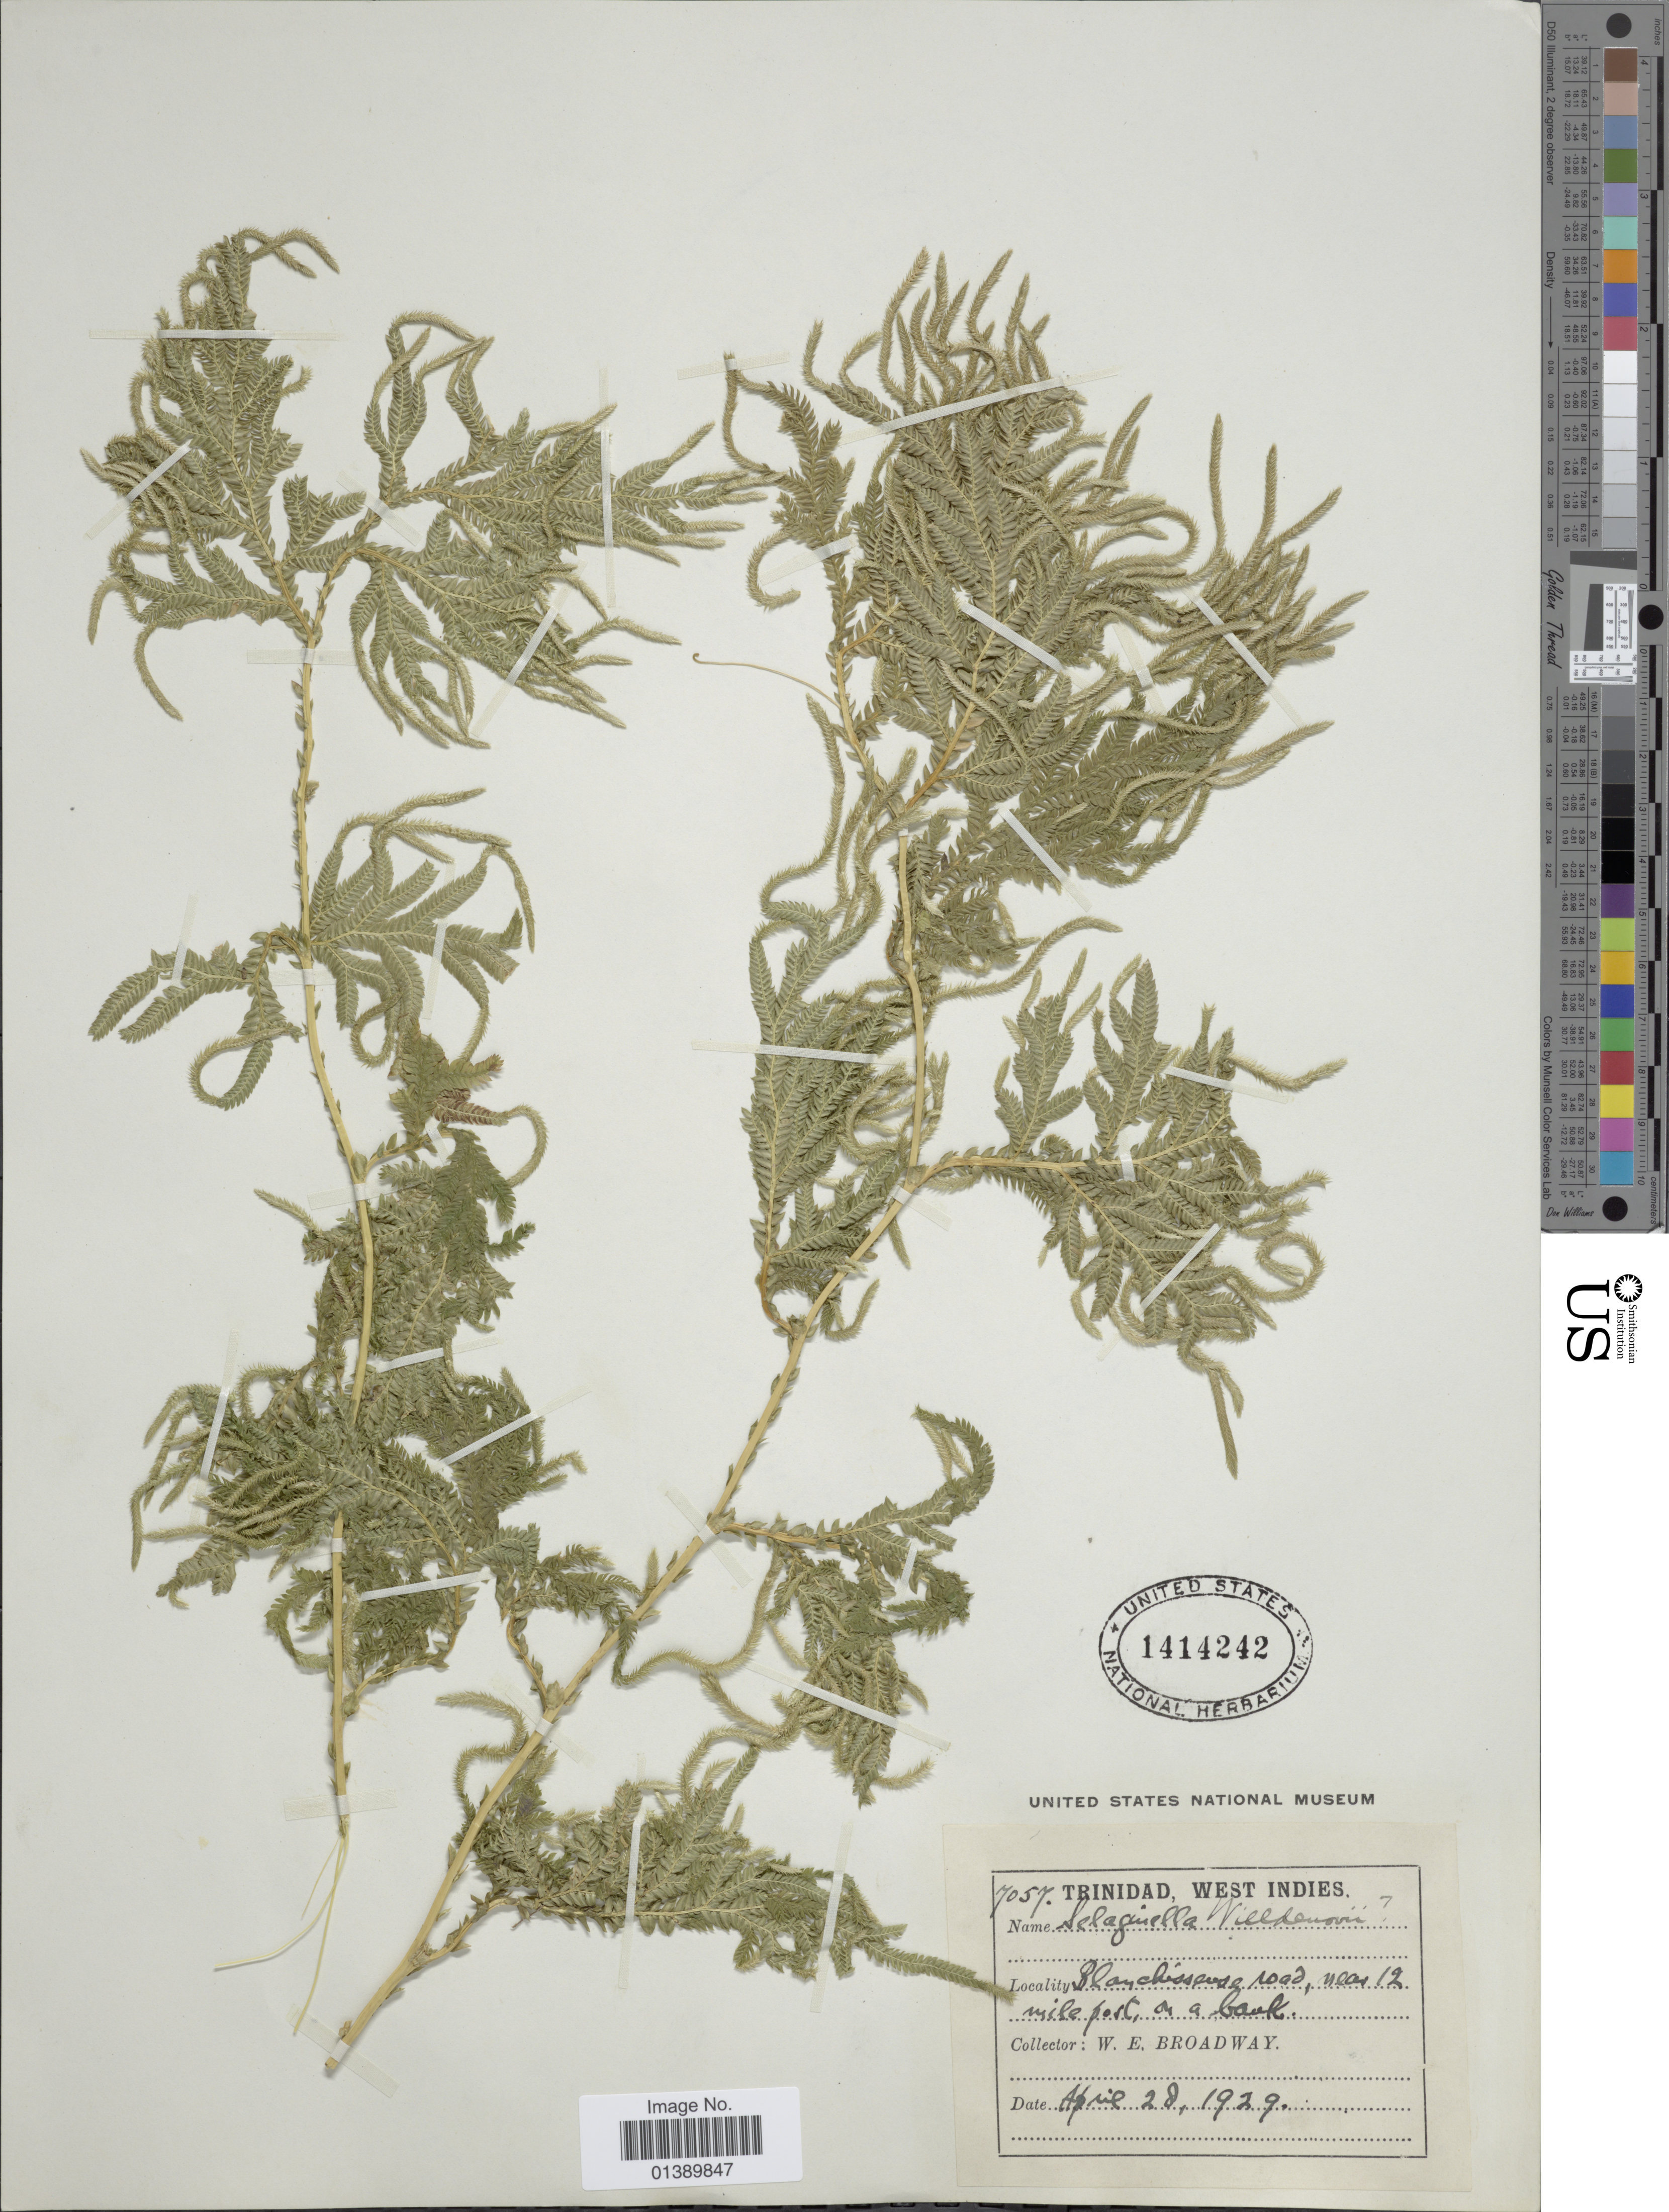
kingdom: Plantae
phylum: Tracheophyta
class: Lycopodiopsida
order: Selaginellales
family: Selaginellaceae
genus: Selaginella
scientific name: Selaginella plana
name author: (Desv. ex Poir.) Hieron.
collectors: W. E. Broadway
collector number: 7057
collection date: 1929-04-28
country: Trinidad and Tobago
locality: West Indies, Blanchisseuse road, near 12 mile post, on a bank.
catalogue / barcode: US 1414242